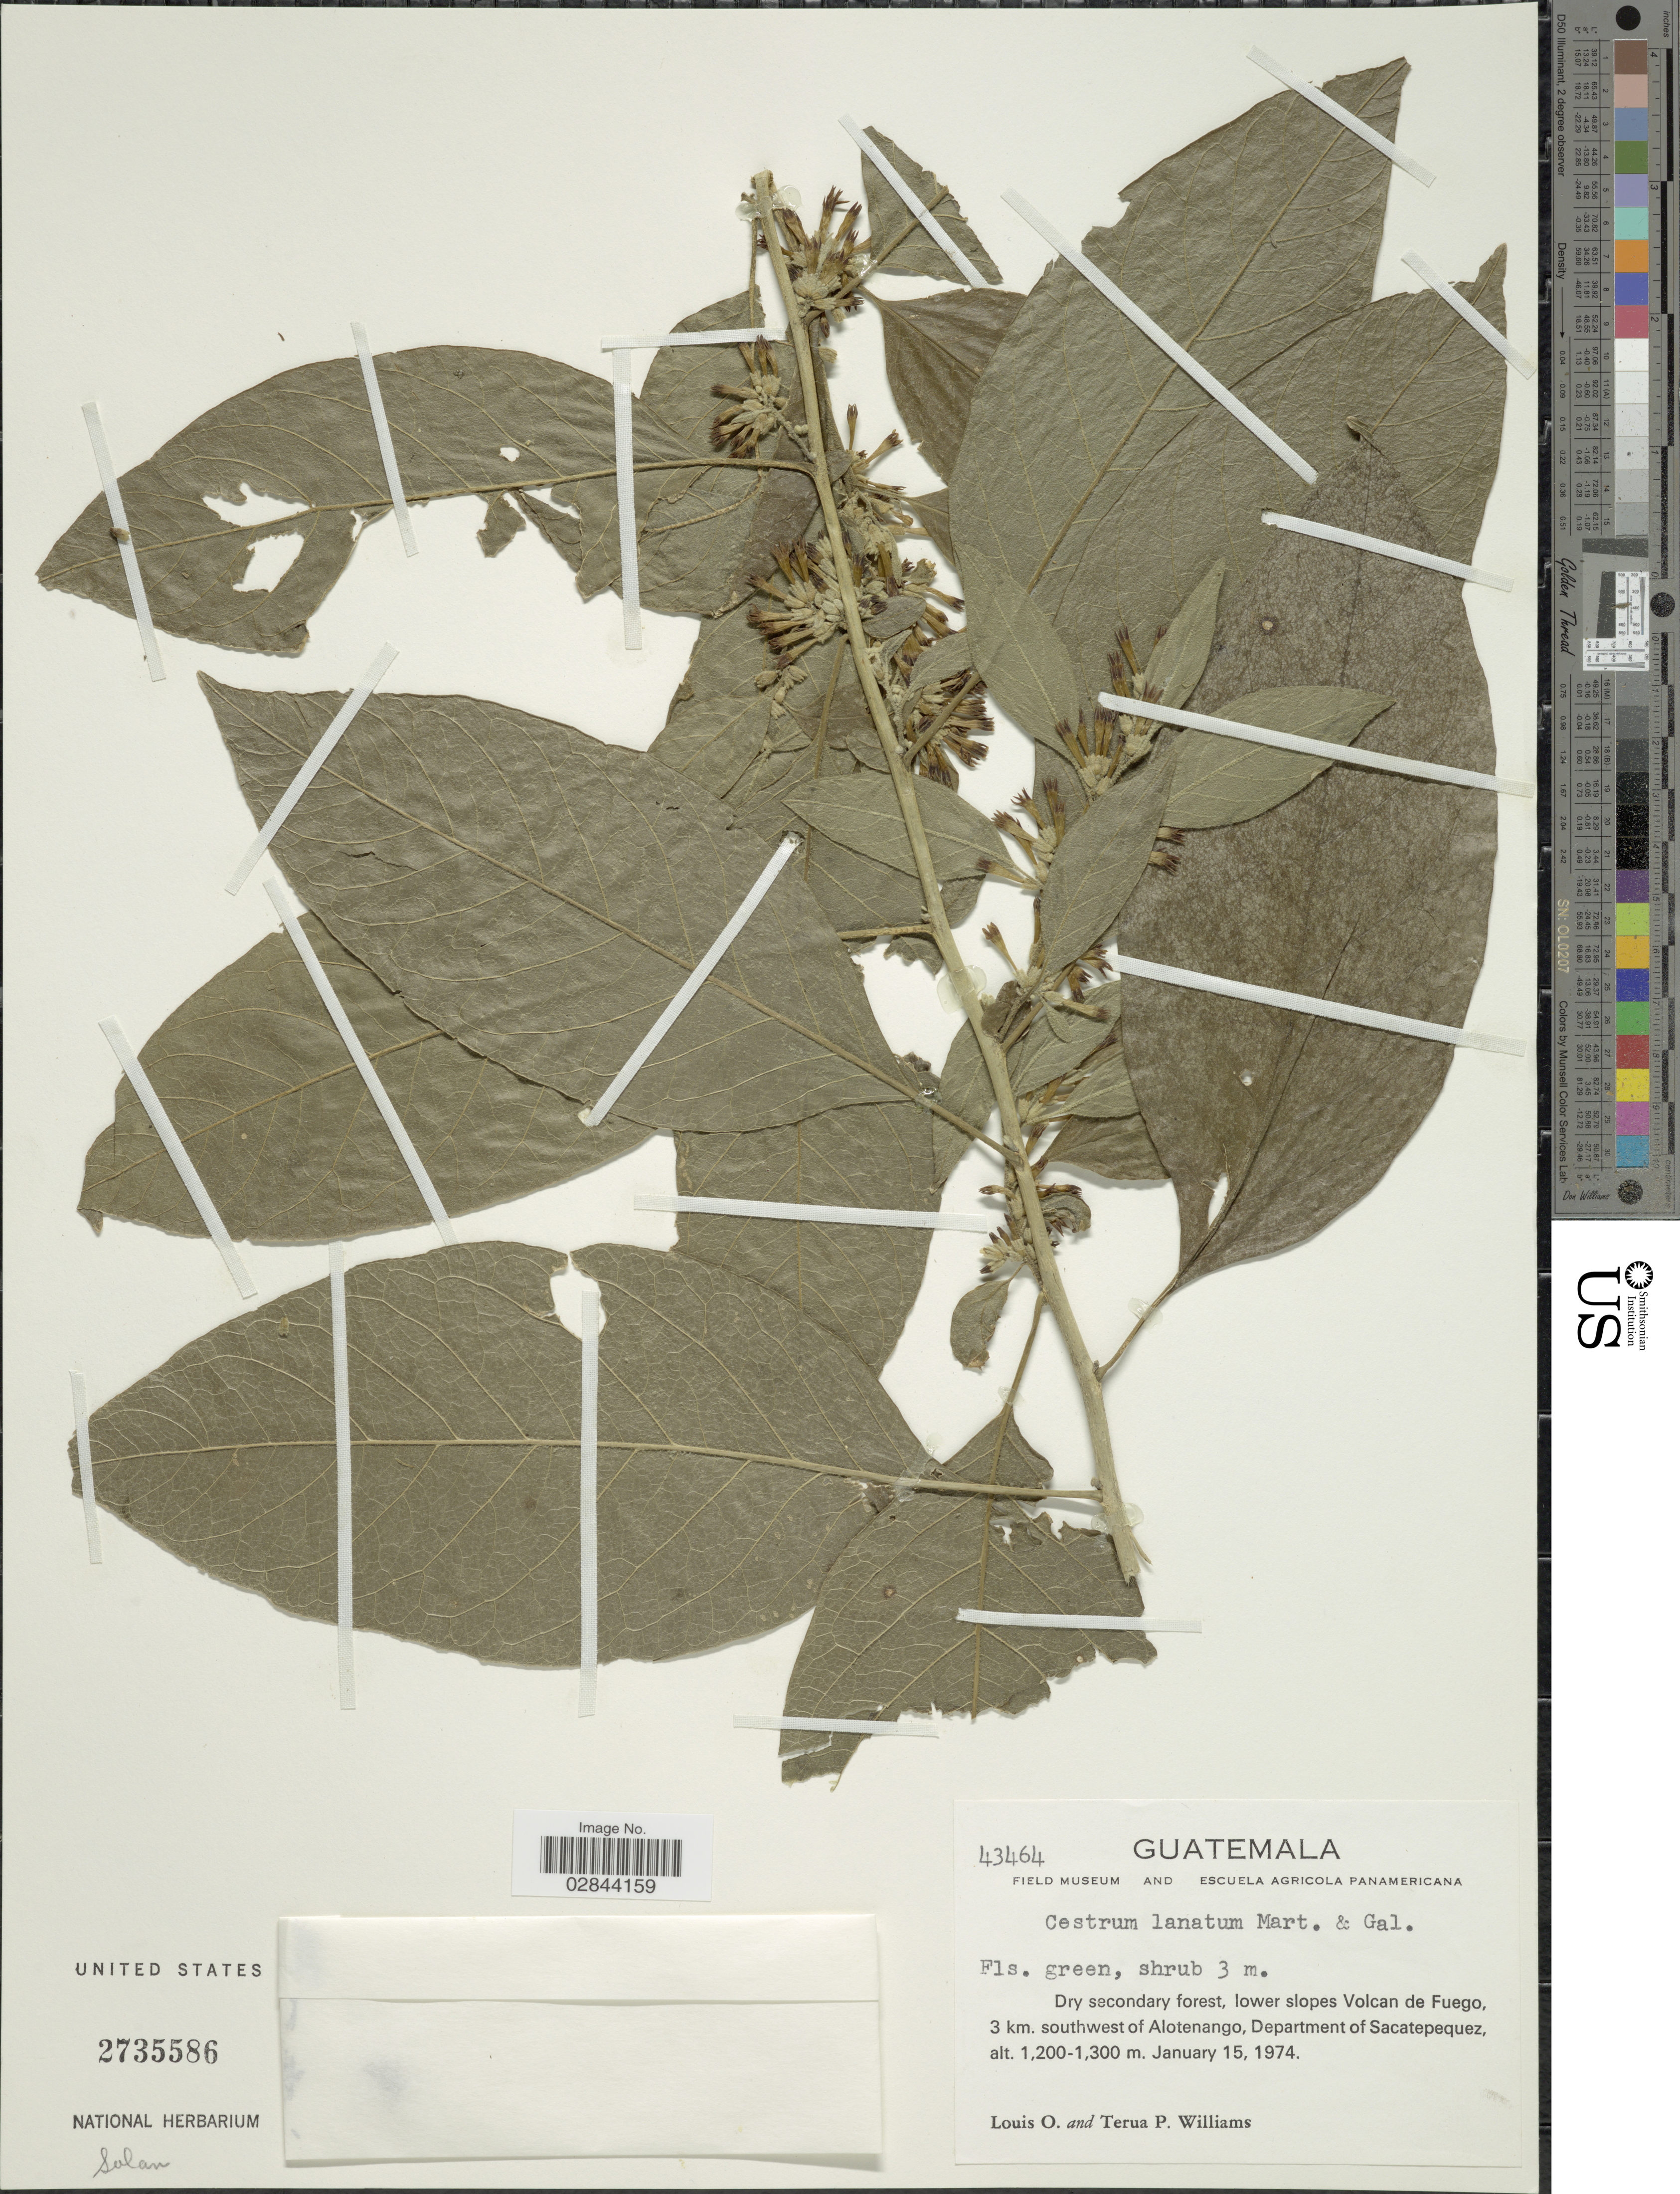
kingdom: Plantae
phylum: Tracheophyta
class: Magnoliopsida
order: Solanales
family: Solanaceae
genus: Cestrum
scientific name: Cestrum lanatum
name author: M. Martens & Galeotti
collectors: L. O. Williams & T. Williams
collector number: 43464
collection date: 1974-01-15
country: Guatemala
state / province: Sacatepéquez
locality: Lower slopes Volcan de Fuego, 3 km. southwest of Alotenango,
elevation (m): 1200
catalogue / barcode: US 2735586